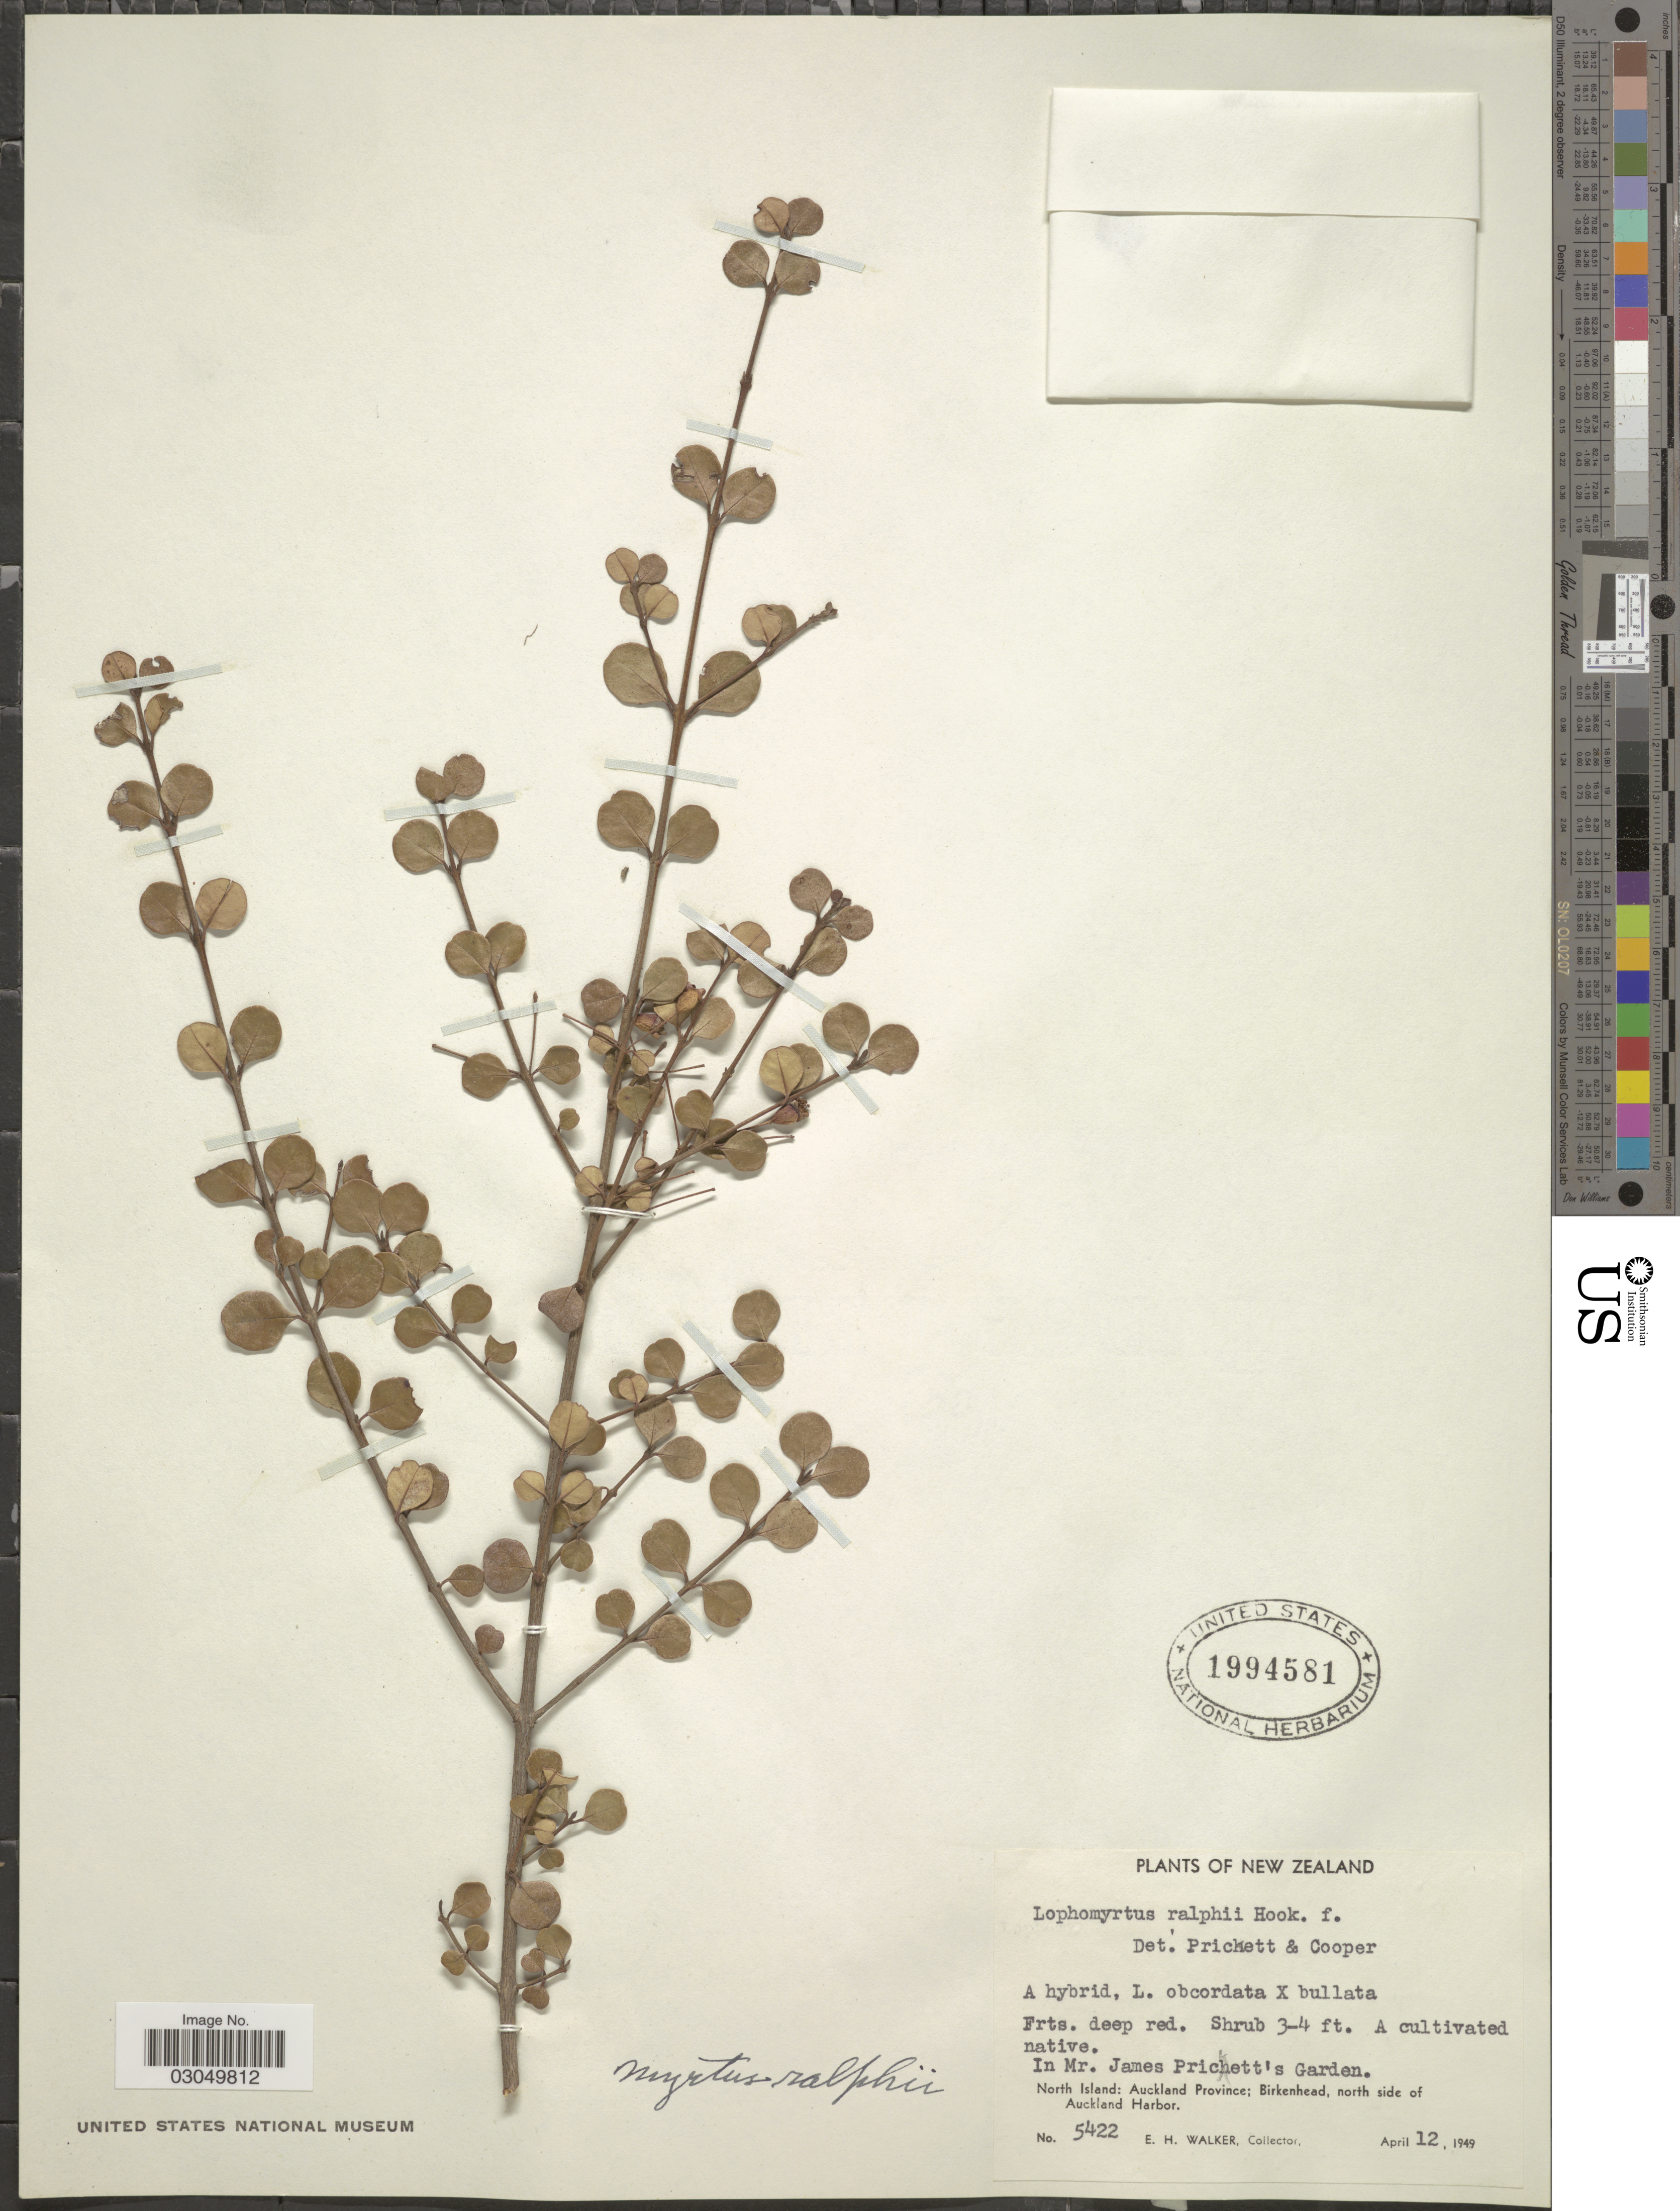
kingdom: Plantae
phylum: Tracheophyta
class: Magnoliopsida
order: Myrtales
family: Myrtaceae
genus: Myrtus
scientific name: Myrtus x ralphii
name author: Hook. f.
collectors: E. H. Walker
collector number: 5422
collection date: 1949-04-12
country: New Zealand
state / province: Auckland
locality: Mr. James Prickett's Garden. North Island: Birkenhead, north side of Auckland Harbor.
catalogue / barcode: US 1994581